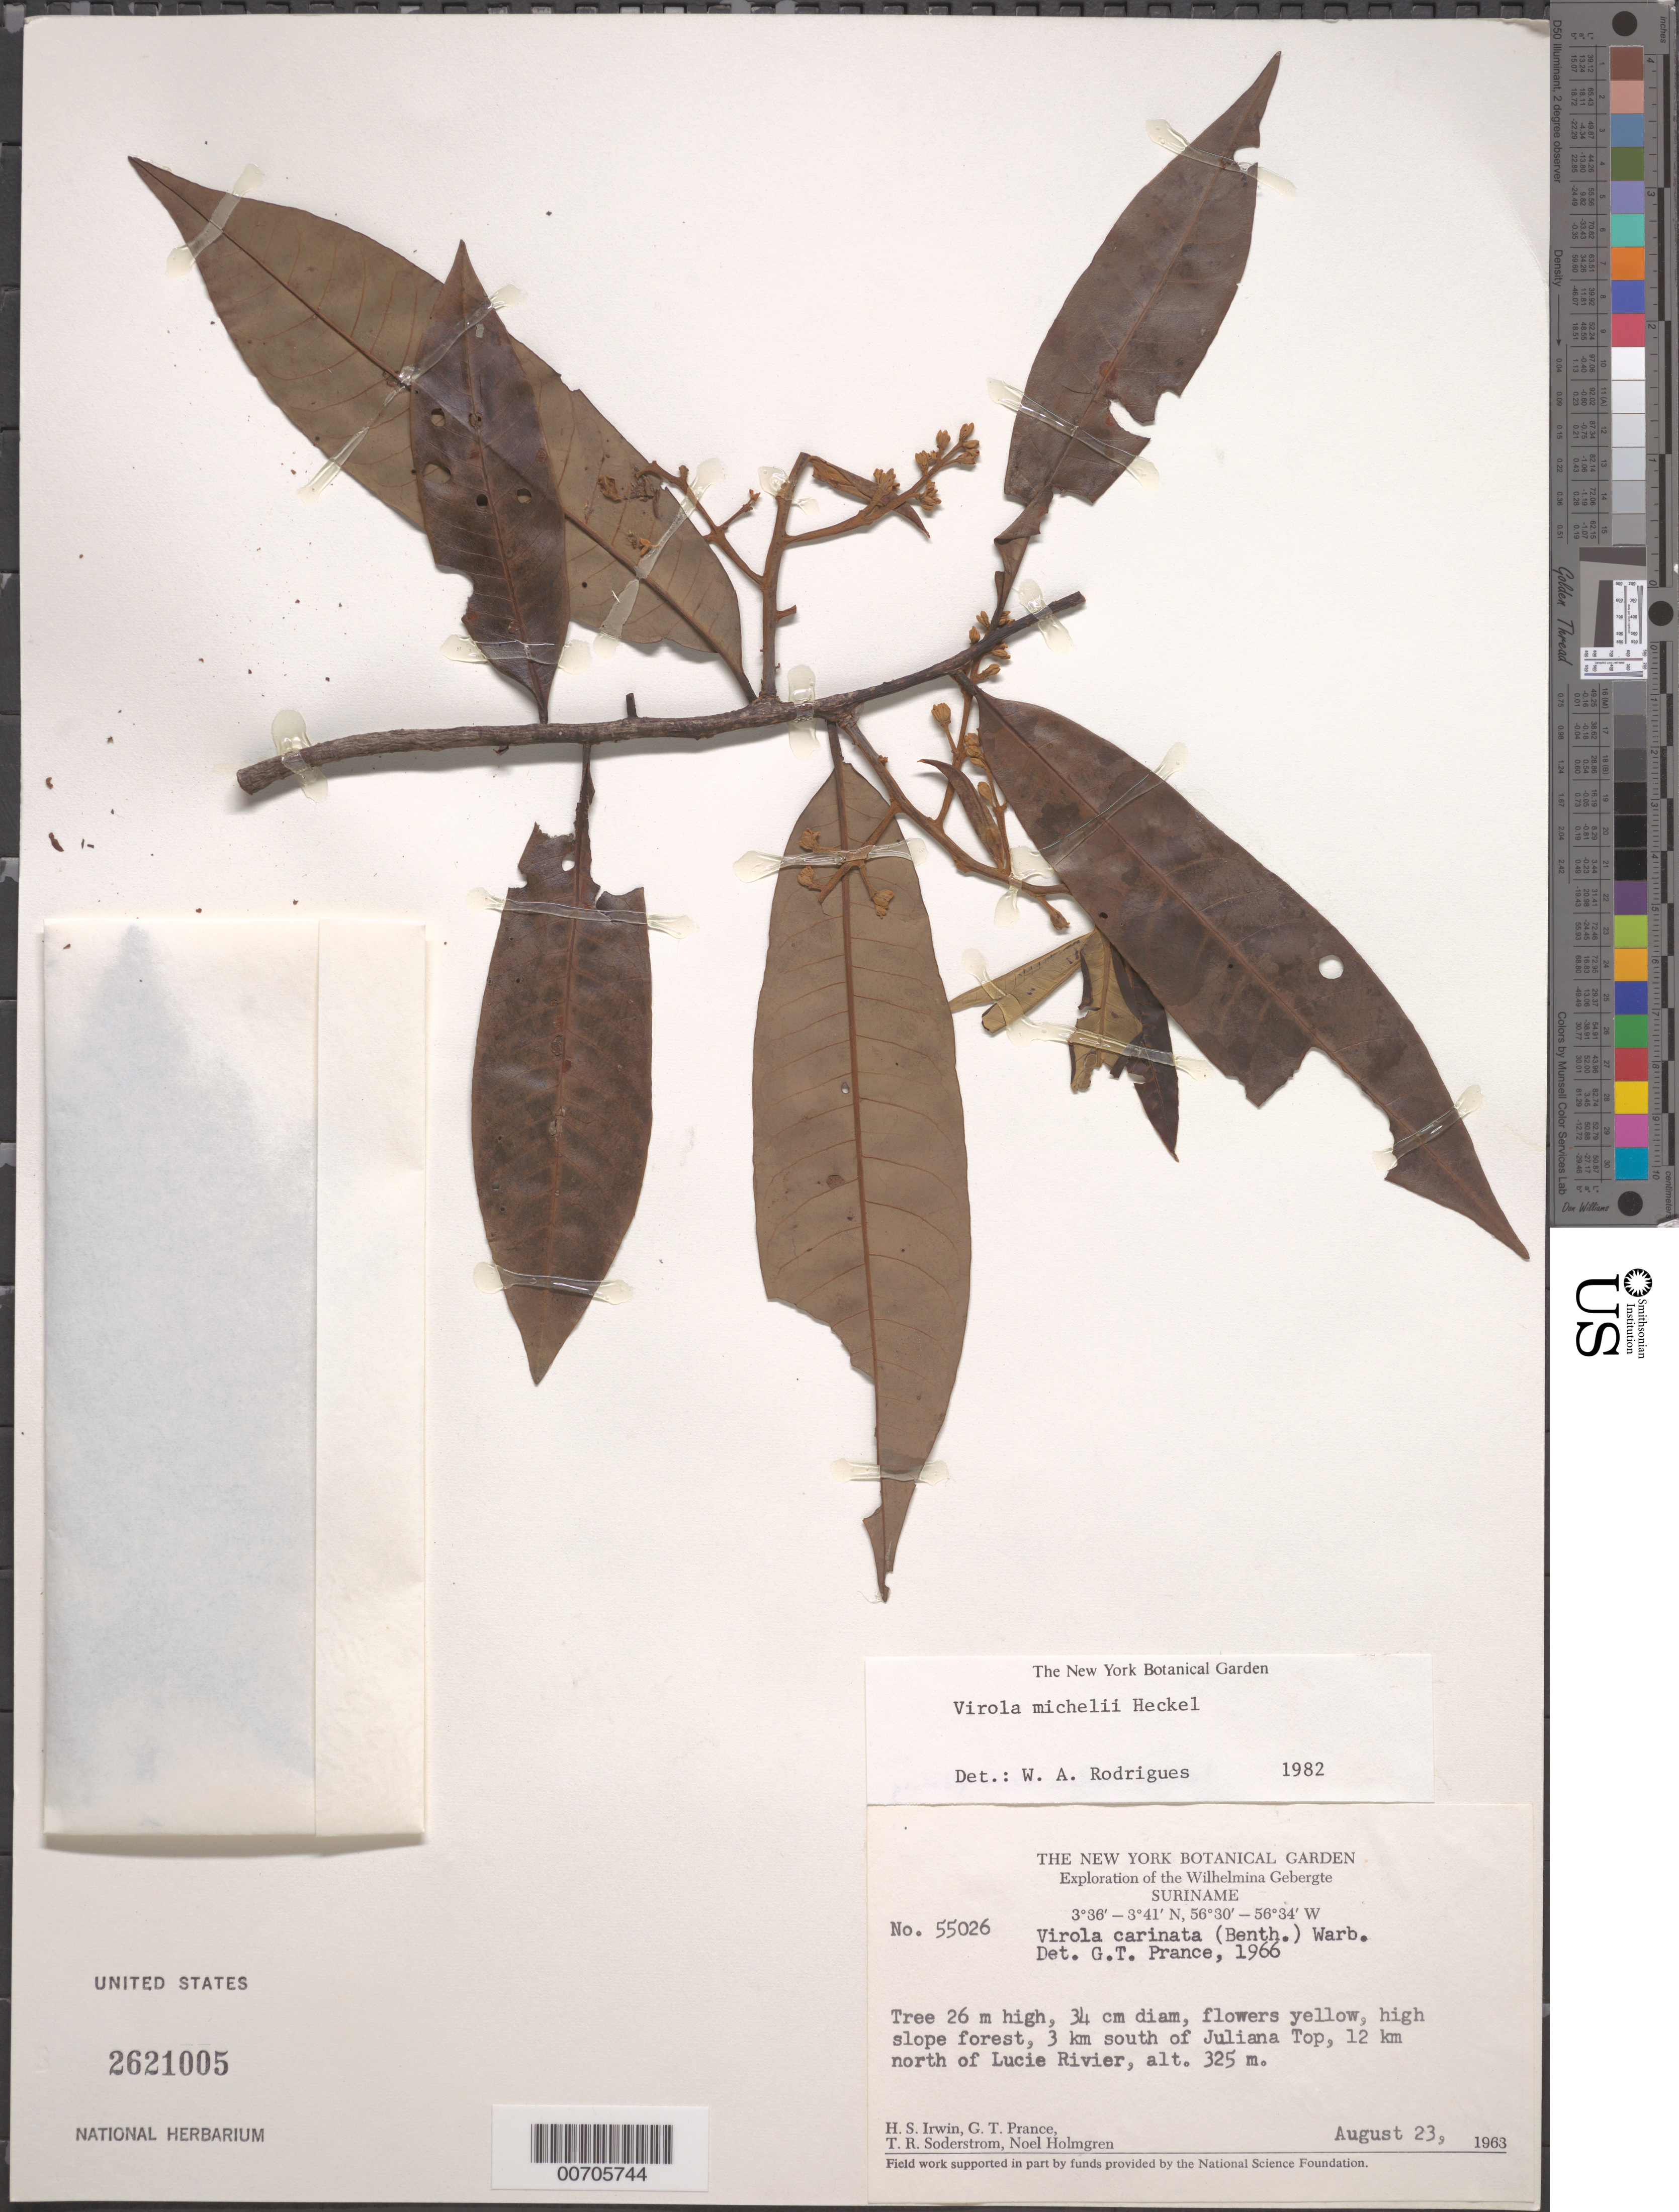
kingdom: Plantae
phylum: Tracheophyta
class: Magnoliopsida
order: Magnoliales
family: Myristicaceae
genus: Virola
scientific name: Virola michelii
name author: Heckel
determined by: Rodrigues, W. A.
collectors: H. Irwin, G. T. Prance, T. R. Soderstrom & N. H. Holmgren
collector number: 55026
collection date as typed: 23-Aug-63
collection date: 1963-08-23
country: Suriname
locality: Juliana Top, 3 km S of, 12 km N of Lucie R., Wilhelmina Gebergte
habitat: High slope forest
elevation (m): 325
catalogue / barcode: US 2621005